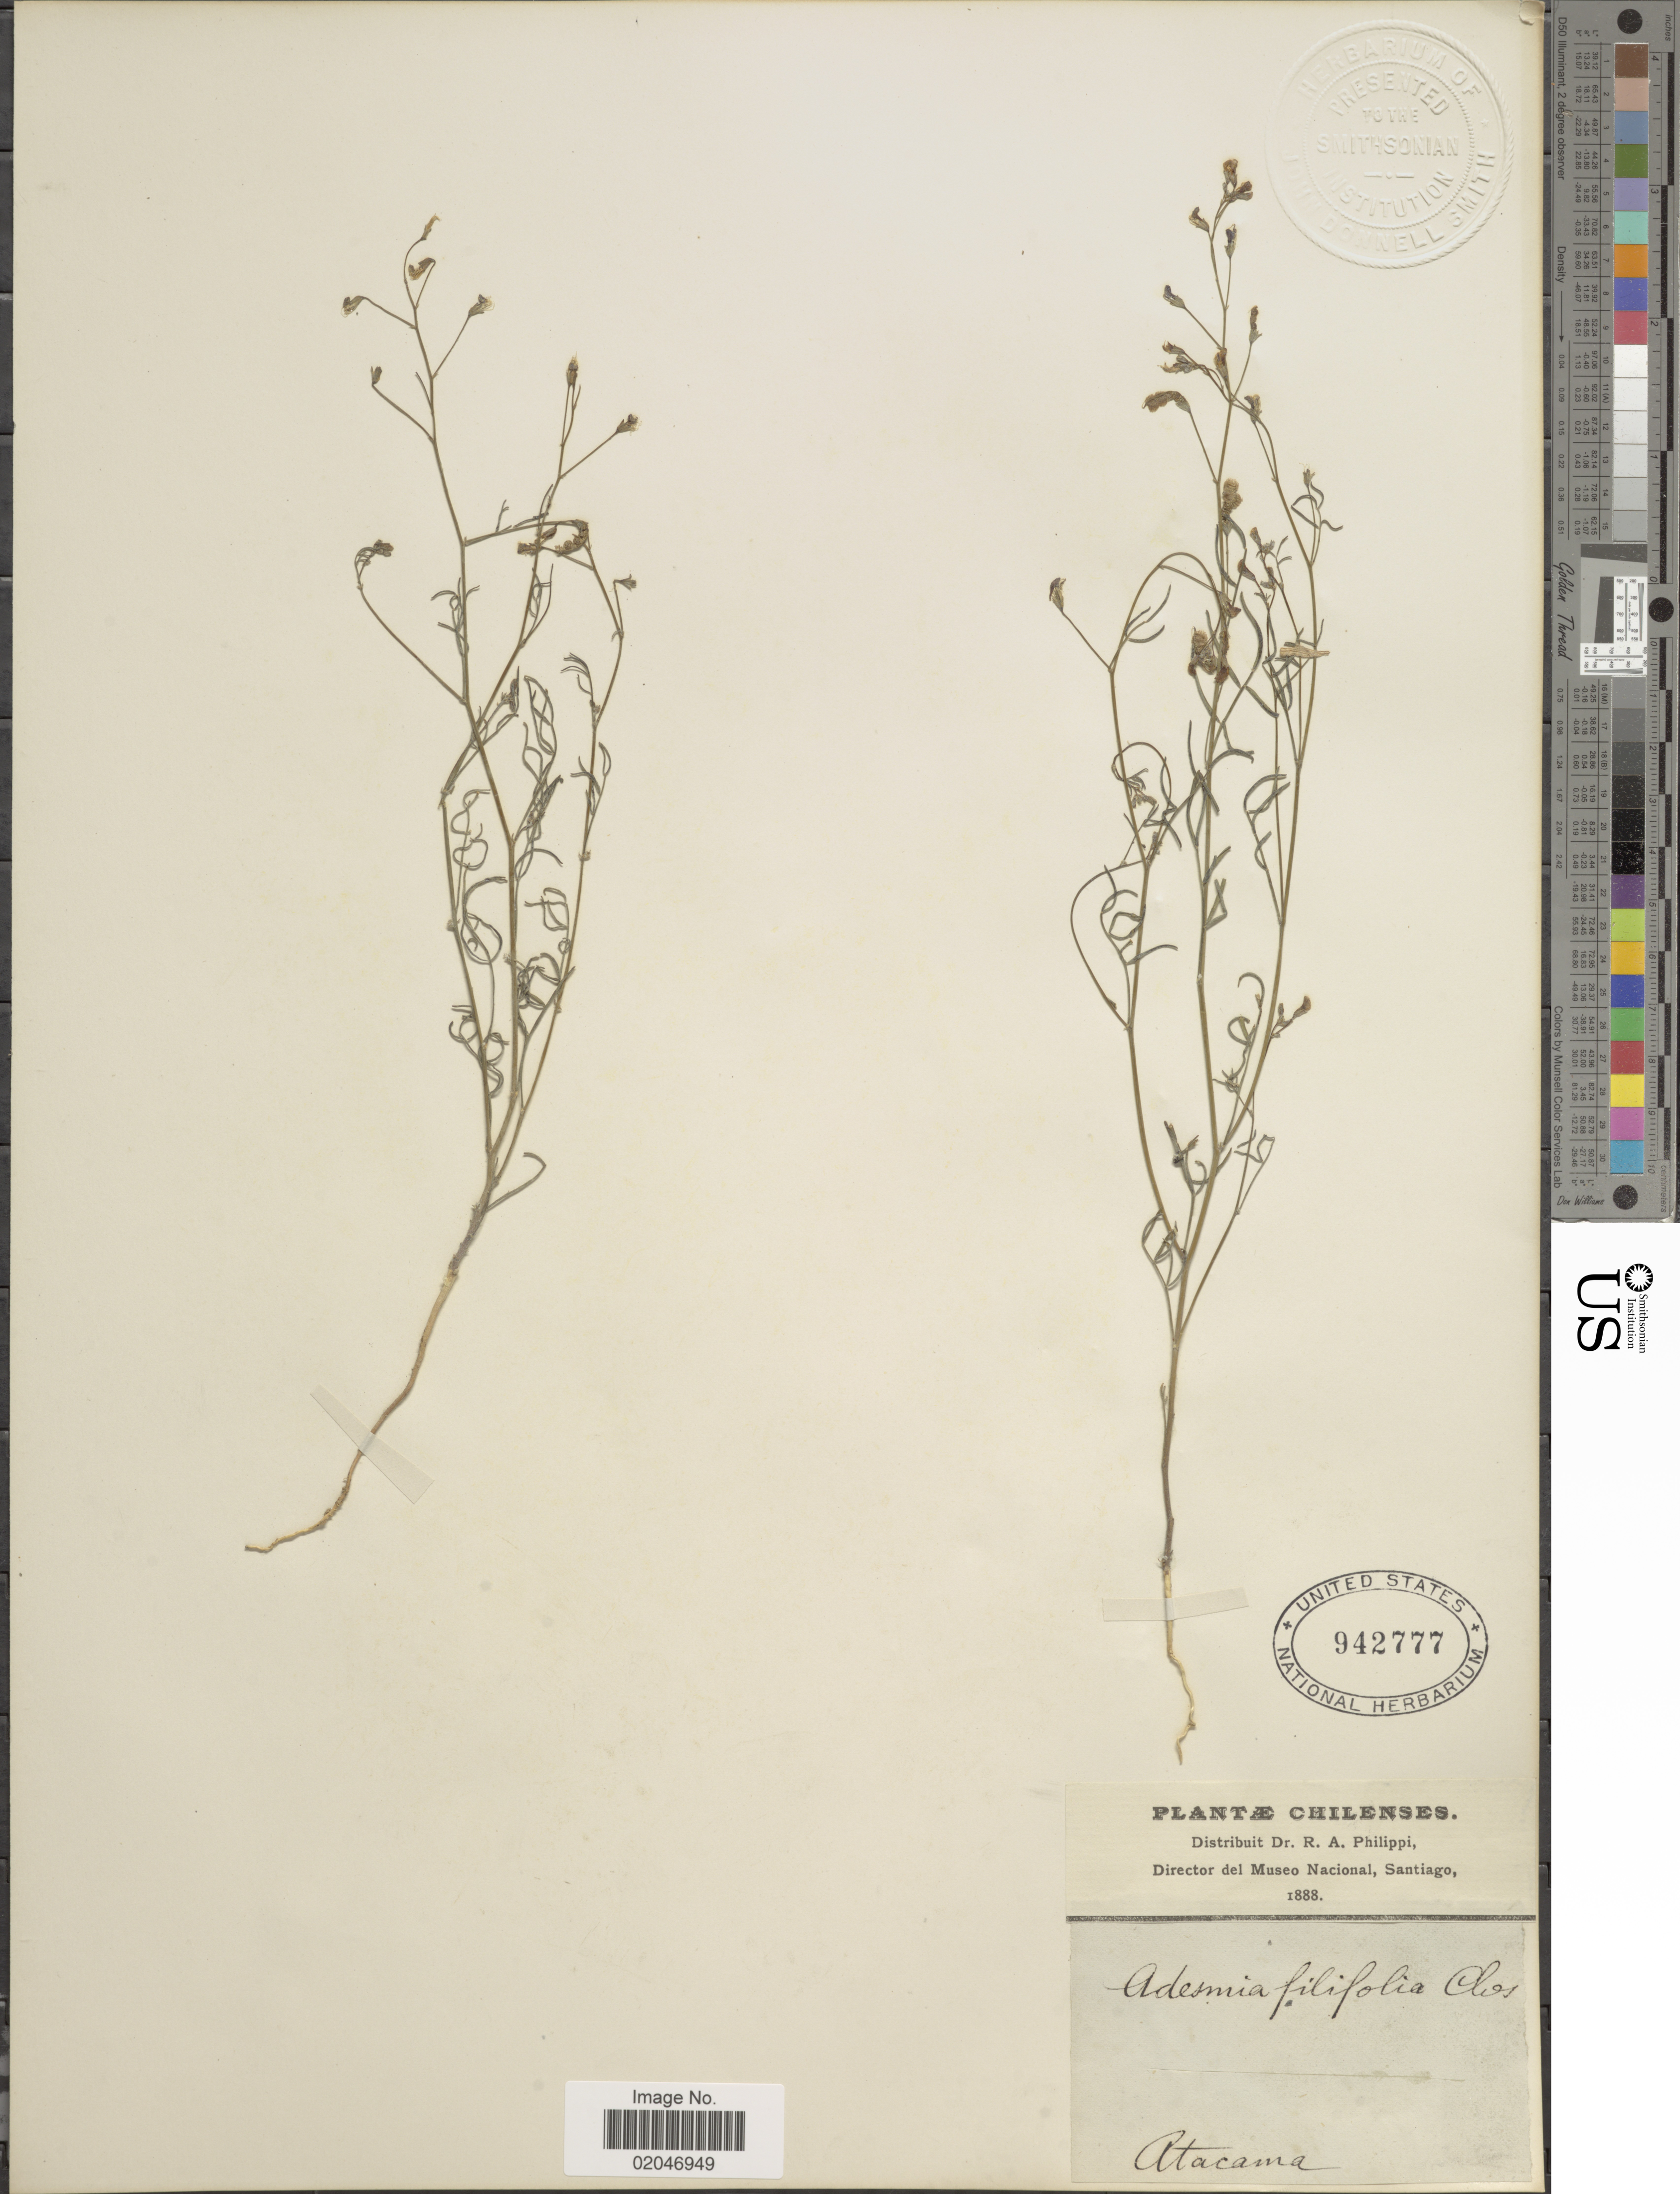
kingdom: Plantae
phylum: Tracheophyta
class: Magnoliopsida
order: Fabales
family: Fabaceae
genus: Adesmia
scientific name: Adesmia filifolia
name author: Clos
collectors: R. A. Philippi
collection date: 1888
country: Chile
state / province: Atacama (III)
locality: Chilenses.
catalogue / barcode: US 942777